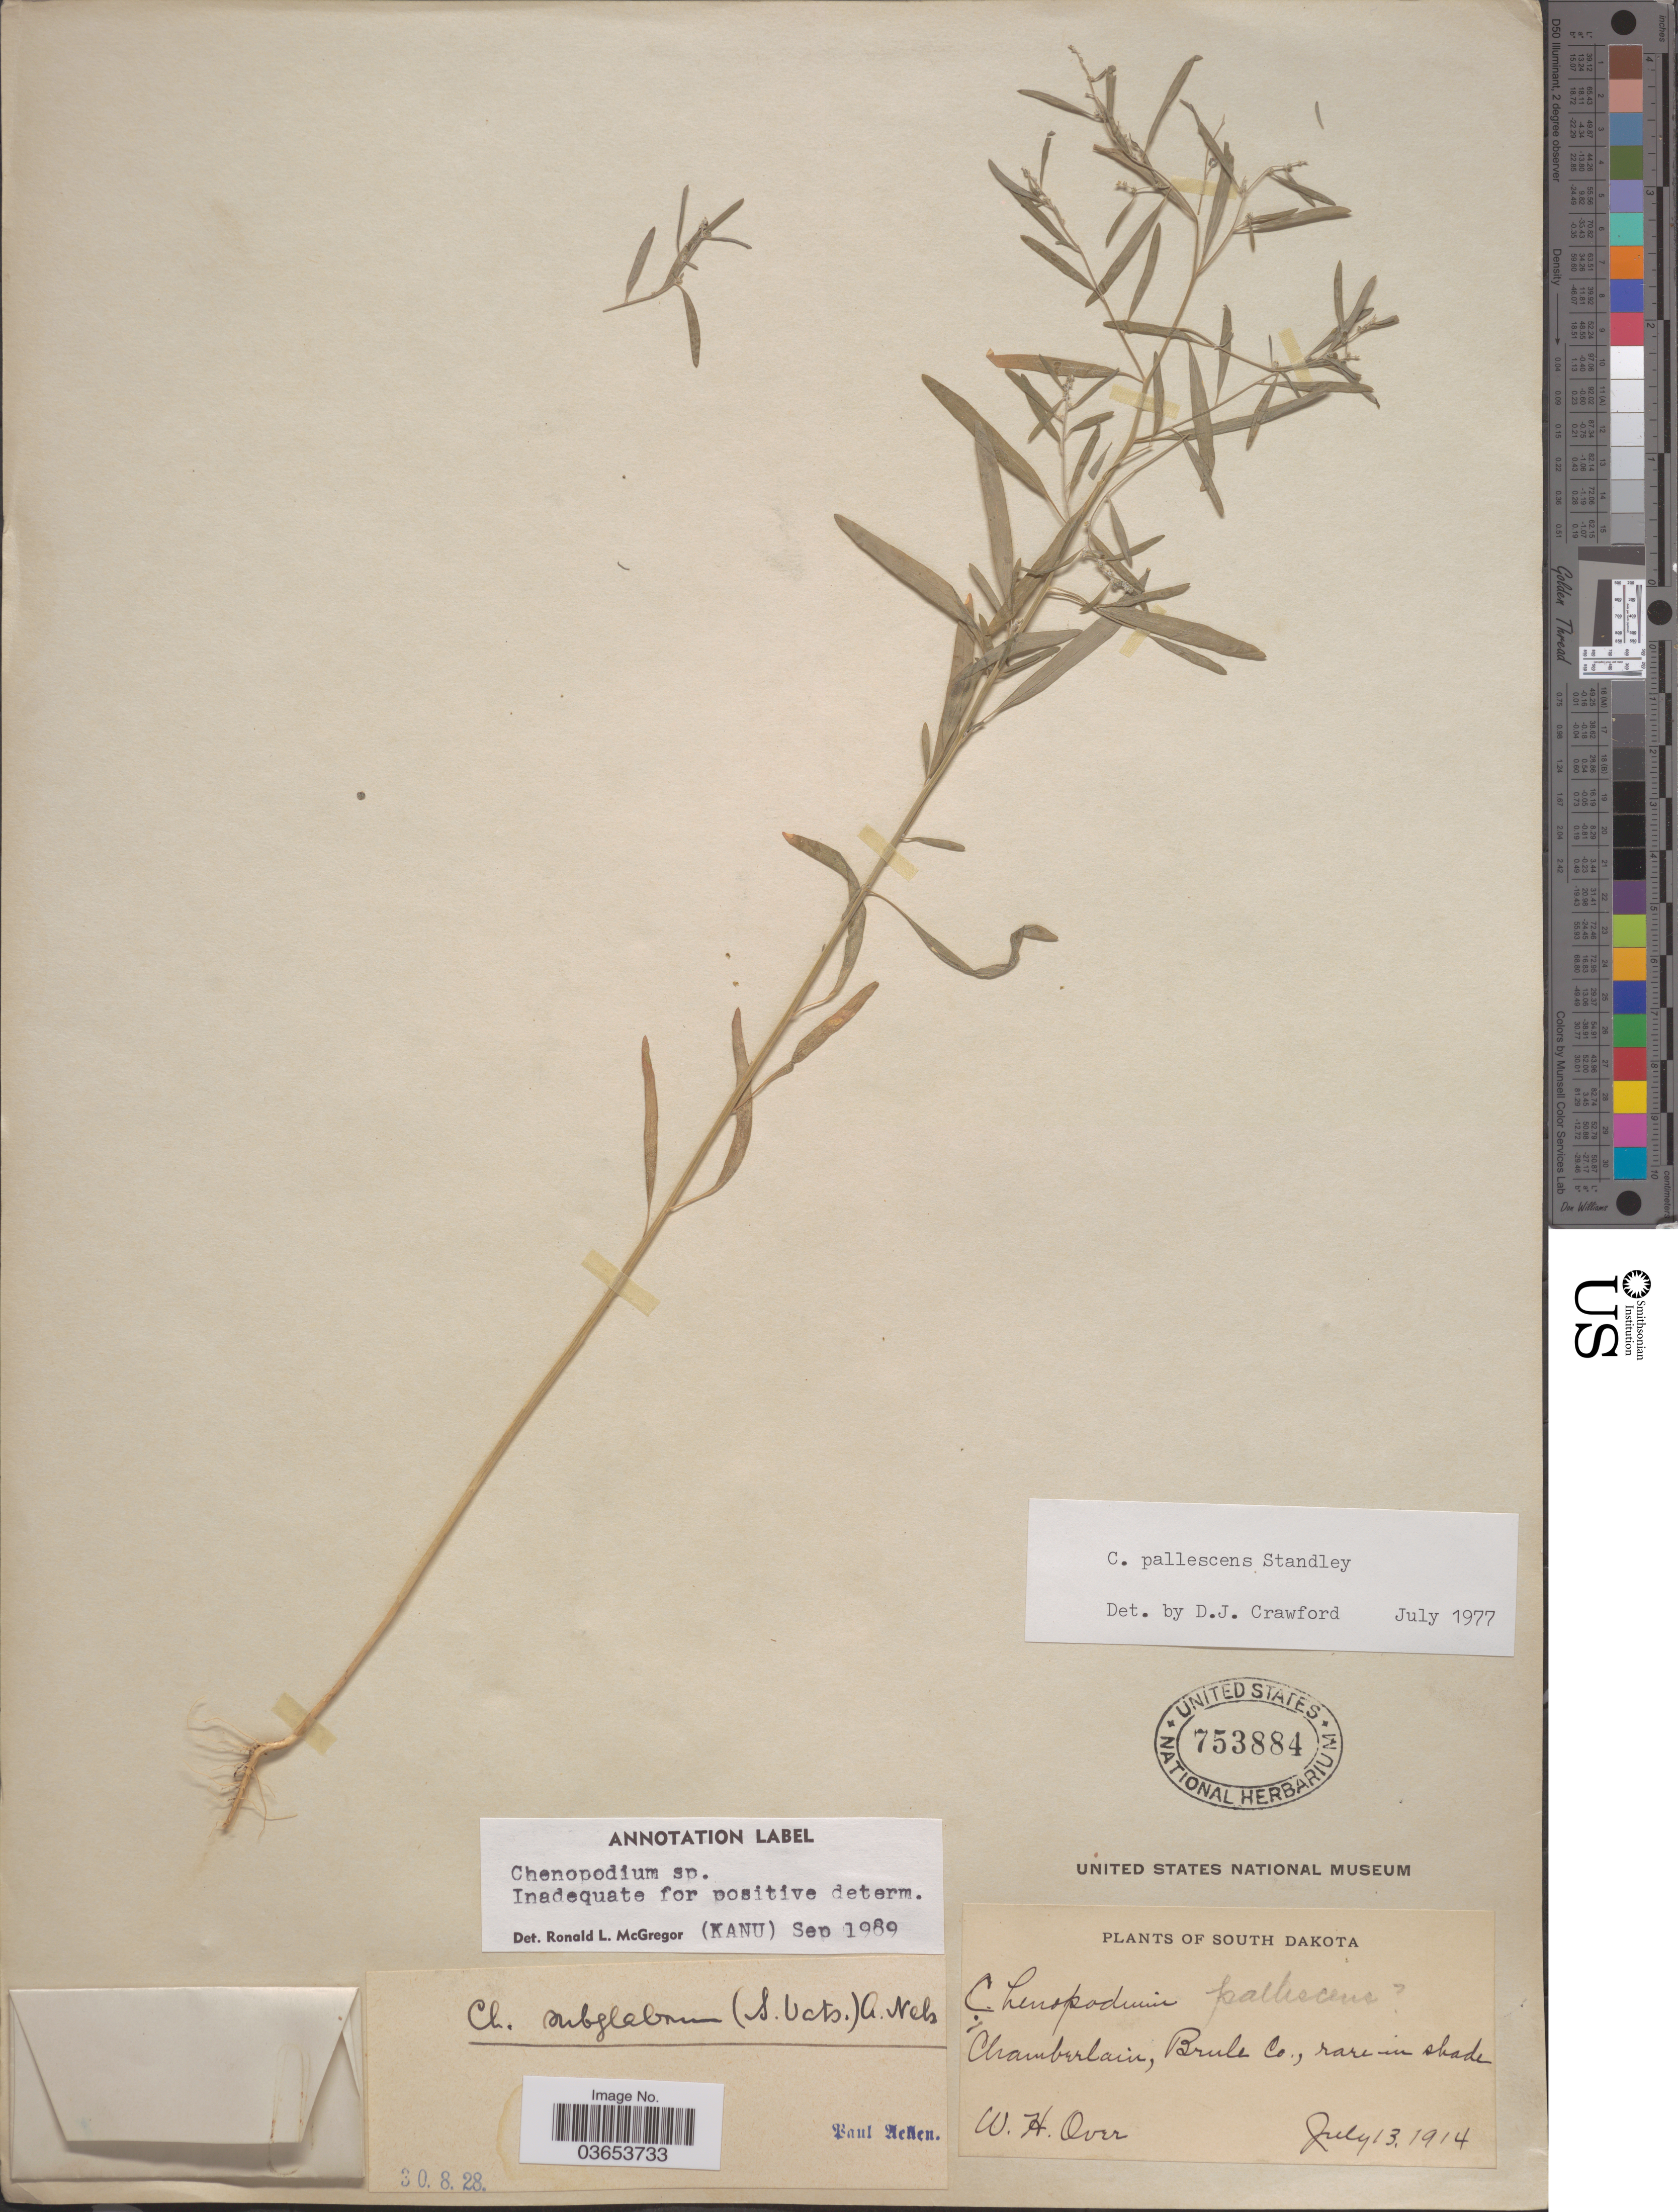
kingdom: Plantae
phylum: Tracheophyta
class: Magnoliopsida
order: Caryophyllales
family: Amaranthaceae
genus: Chenopodium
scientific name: Chenopodium pallescens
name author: Standl.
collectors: W. Over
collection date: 1914-07-13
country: United States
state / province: South Dakota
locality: Chamberlain, Brule Co.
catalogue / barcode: US 753884